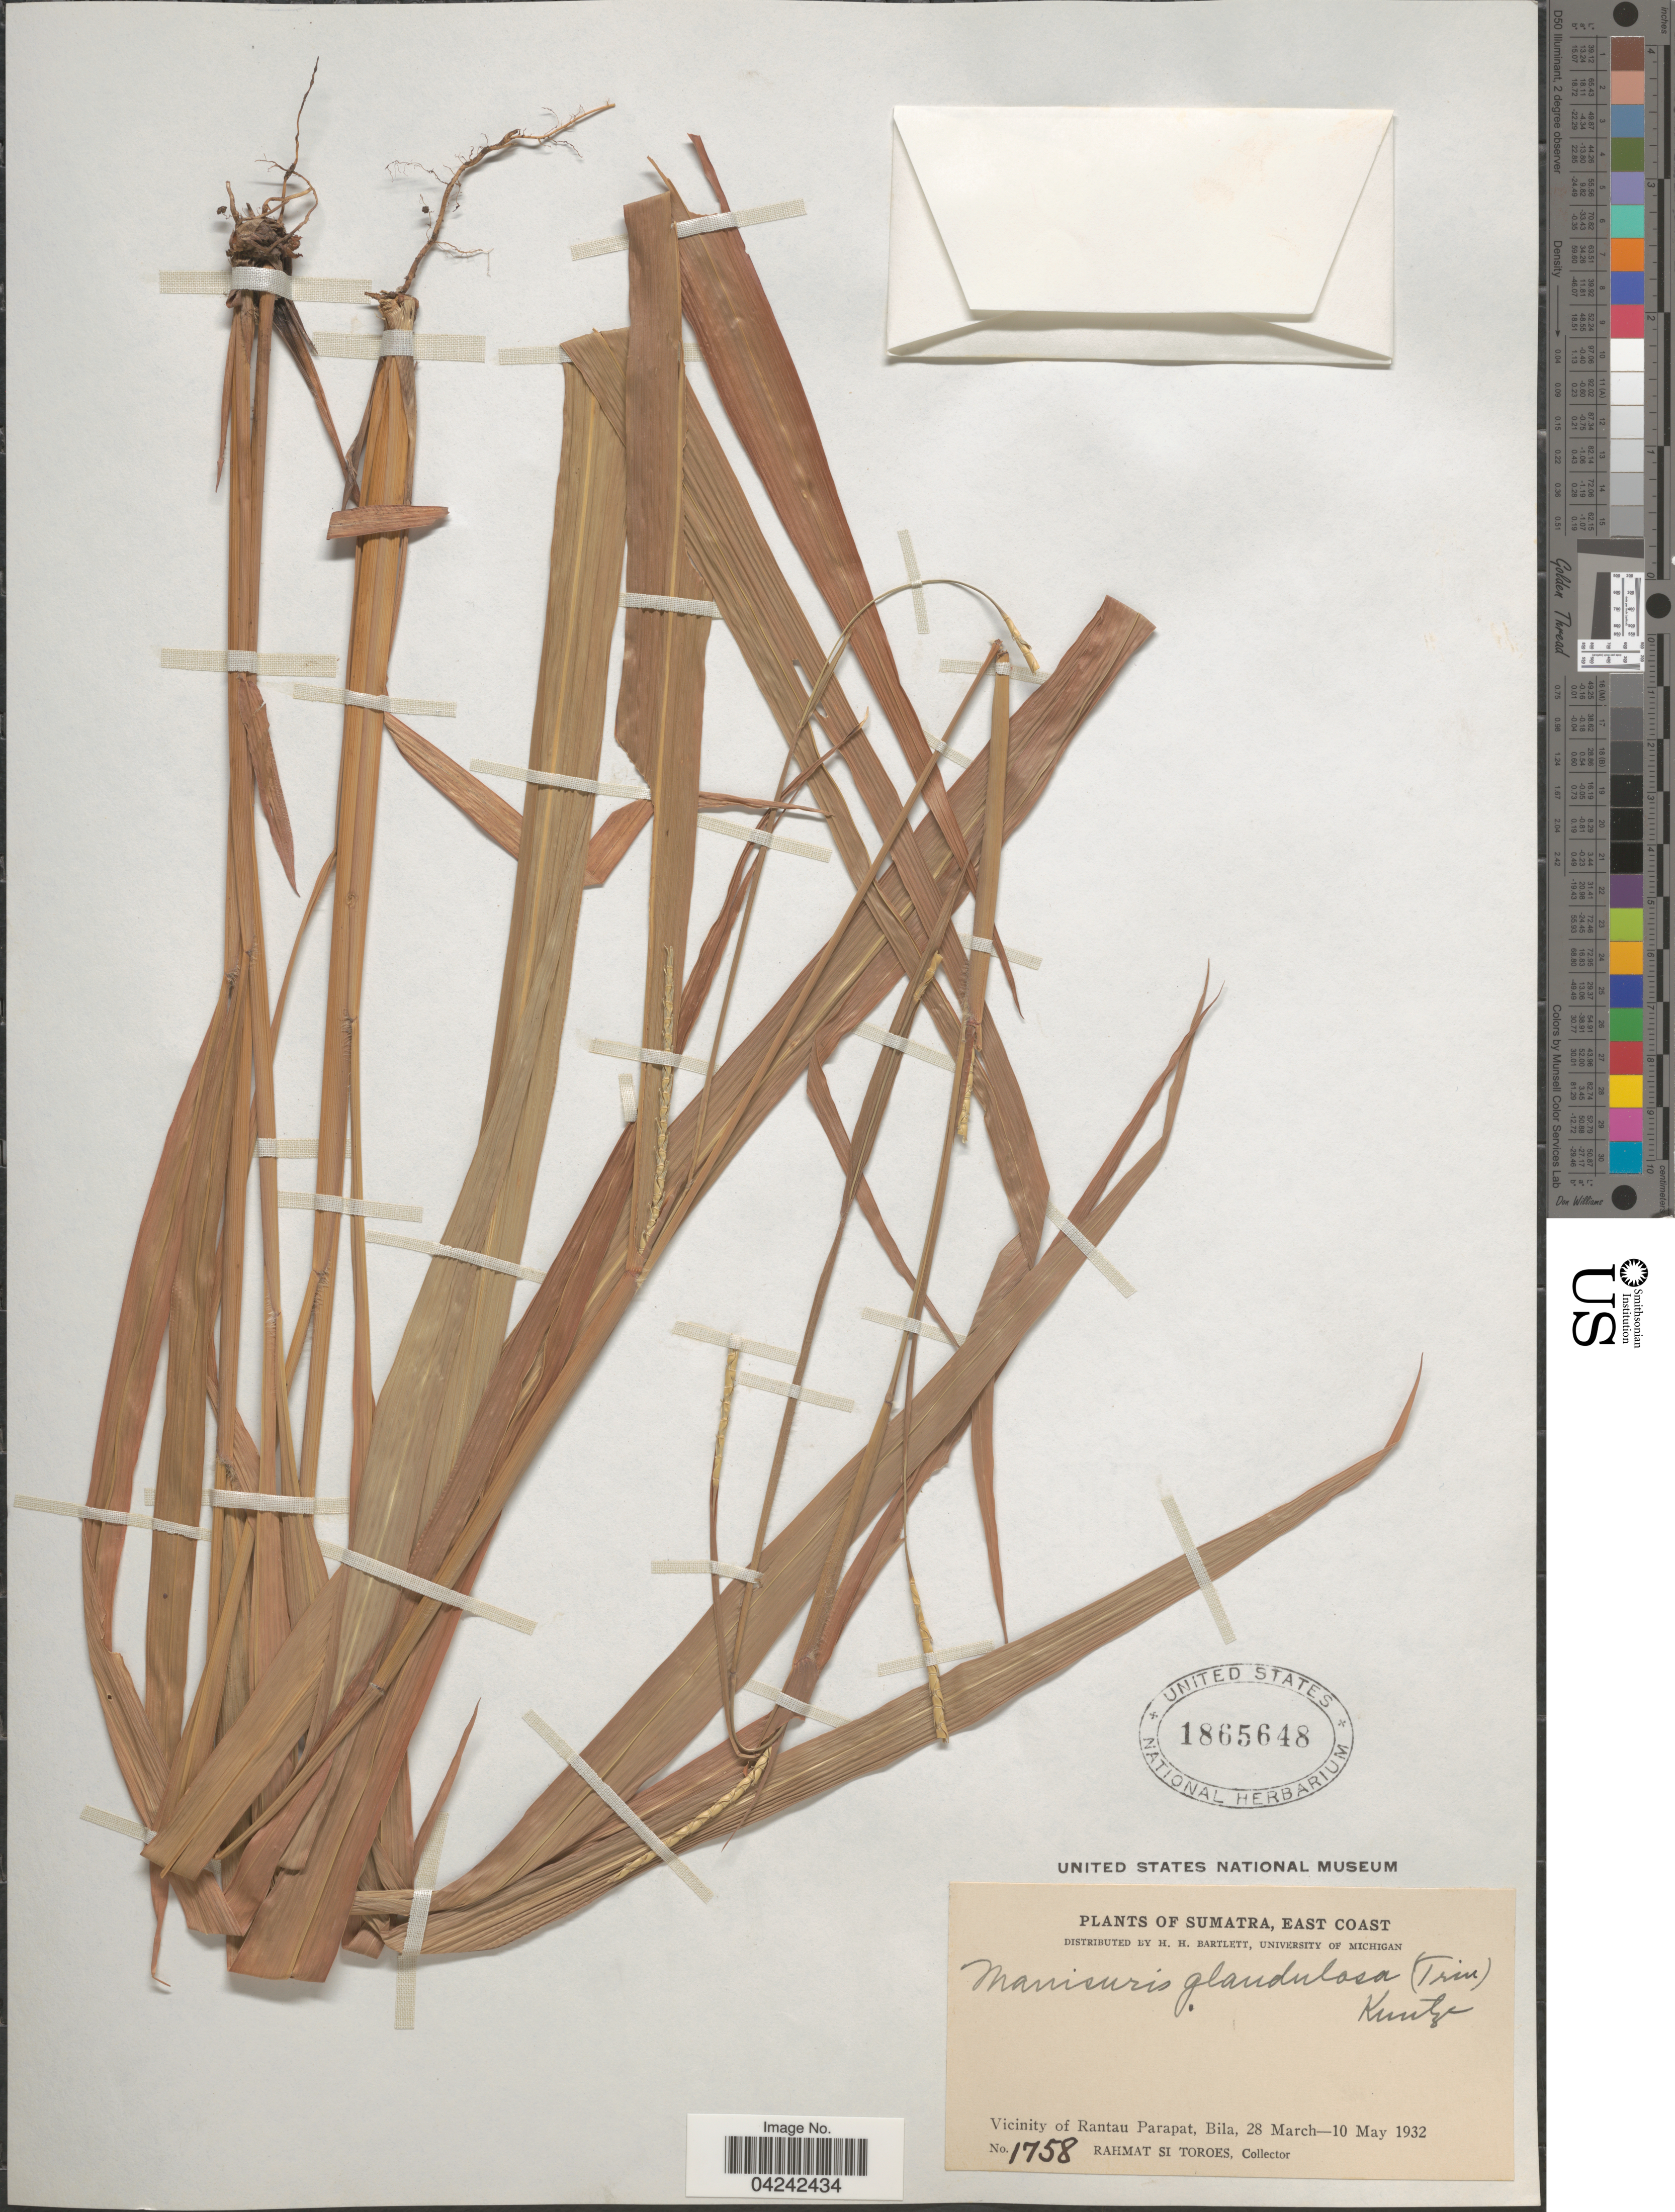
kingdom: Plantae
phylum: Tracheophyta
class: Liliopsida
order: Poales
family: Poaceae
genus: Rottboellia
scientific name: Rottboellia glandulosa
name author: Trin.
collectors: Rahmat Si Boeea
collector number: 1758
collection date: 1932-03-28/1932-05-10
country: Indonesia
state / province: Sumatra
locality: Sumatra, East Coast. Vicinity of Rantau Parapat, Bila.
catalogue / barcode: US 1865648